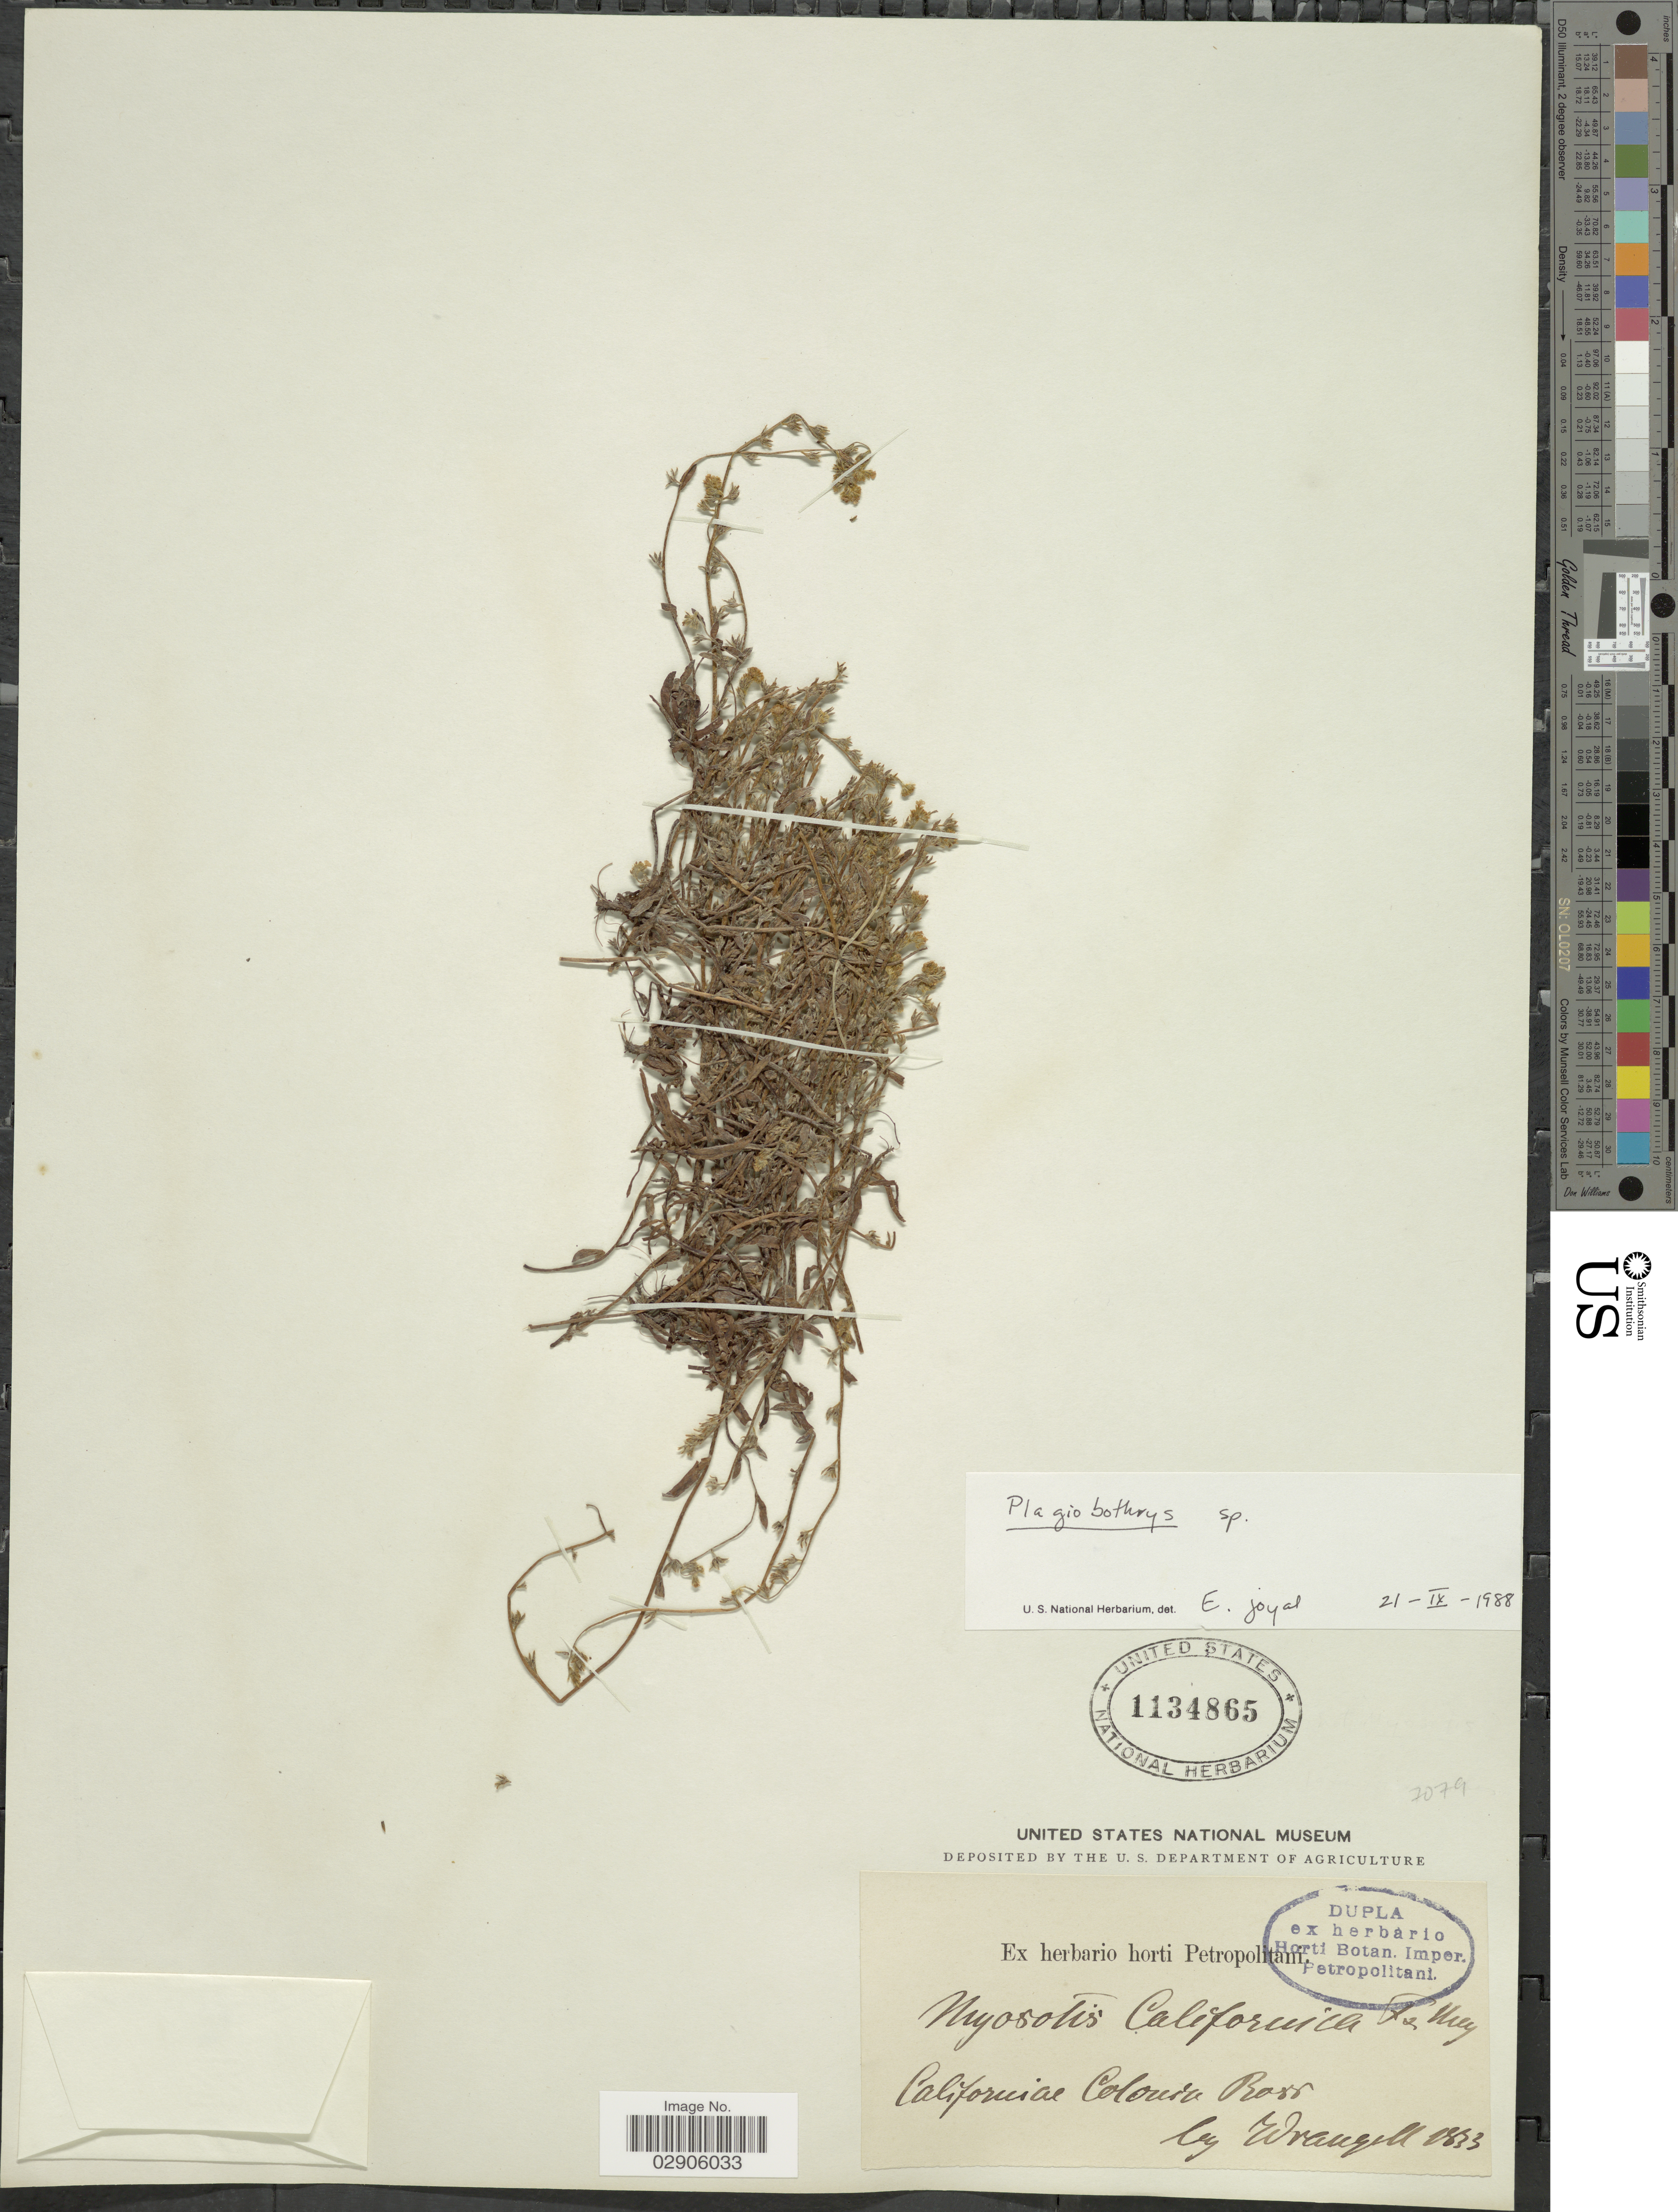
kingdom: Plantae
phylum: Tracheophyta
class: Magnoliopsida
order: Boraginales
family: Boraginaceae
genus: Plagiobothrys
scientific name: Plagiobothrys sp.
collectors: Wrangell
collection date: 1883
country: United States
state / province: California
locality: Californiae Colonia Ross.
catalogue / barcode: US 1134865